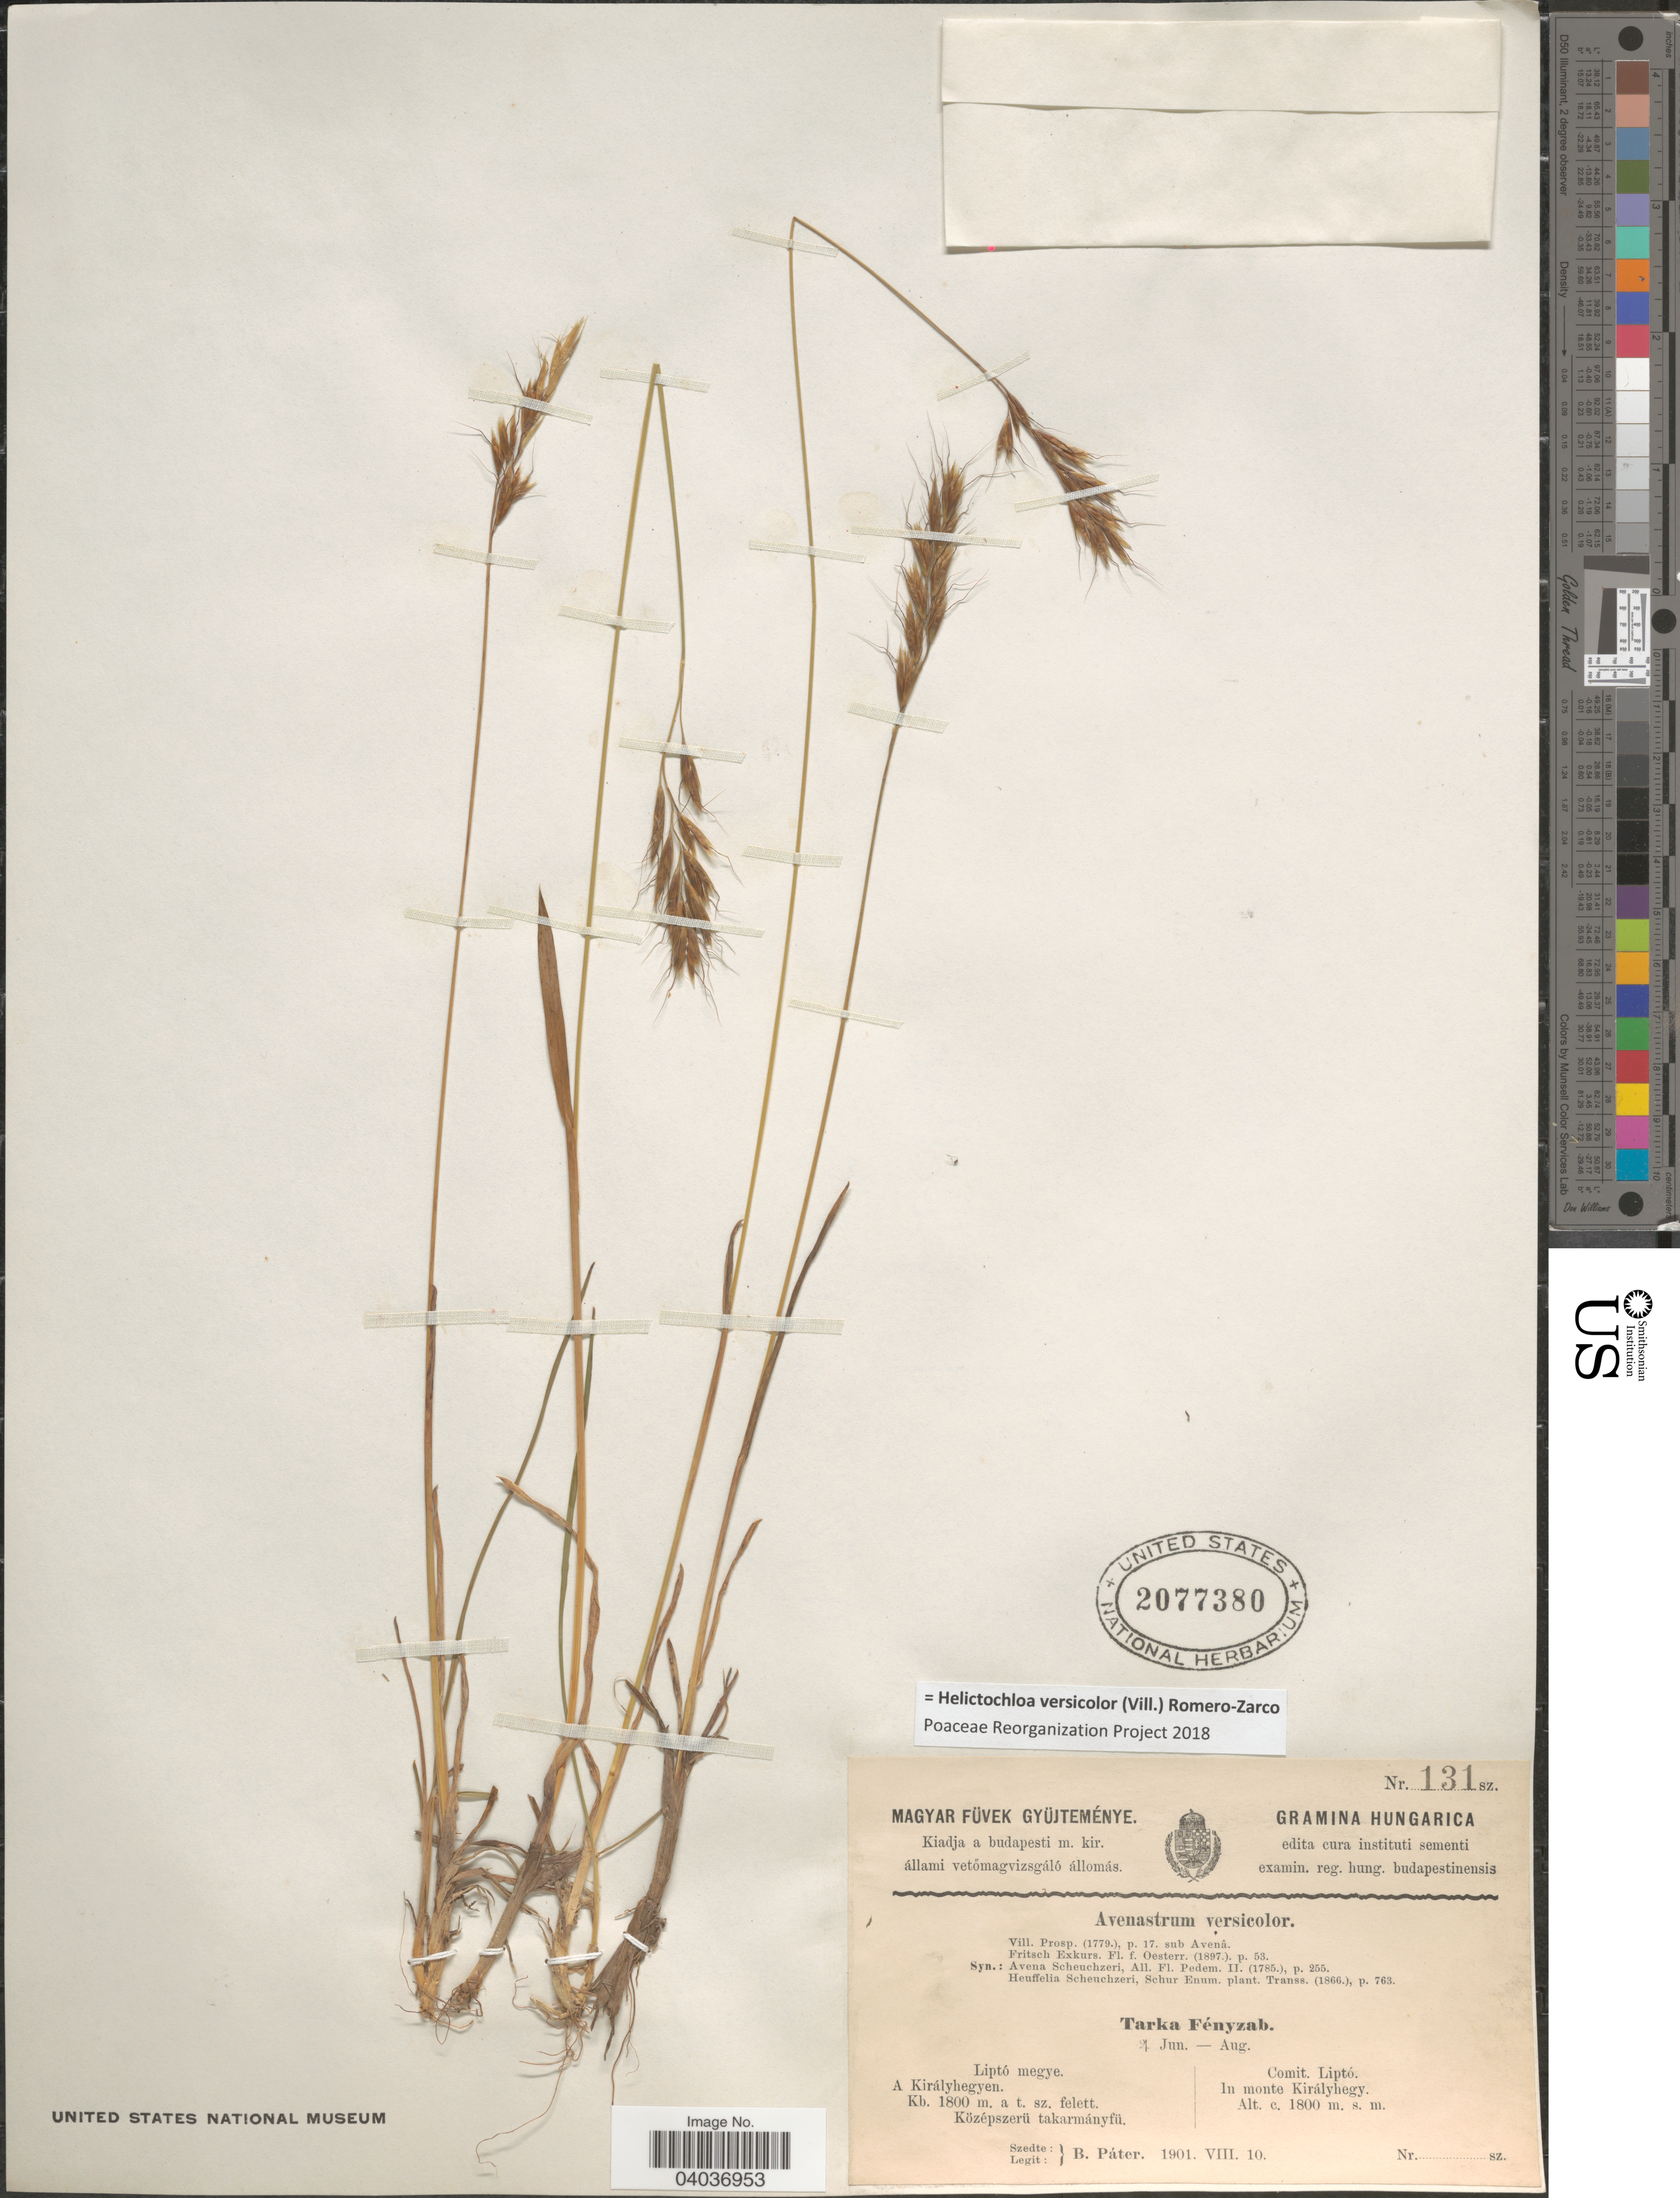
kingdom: Plantae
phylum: Tracheophyta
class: Liliopsida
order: Poales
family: Poaceae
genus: Helictochloa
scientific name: Helictochloa versicolor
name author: (Vill.) Romero Zarco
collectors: B. Páter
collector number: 131sz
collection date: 1901-08-10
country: Hungary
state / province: Budapest, Capital District of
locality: Hungarica. Comit. Liptó. In monte Királyhegy.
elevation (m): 1800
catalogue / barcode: US 2077380